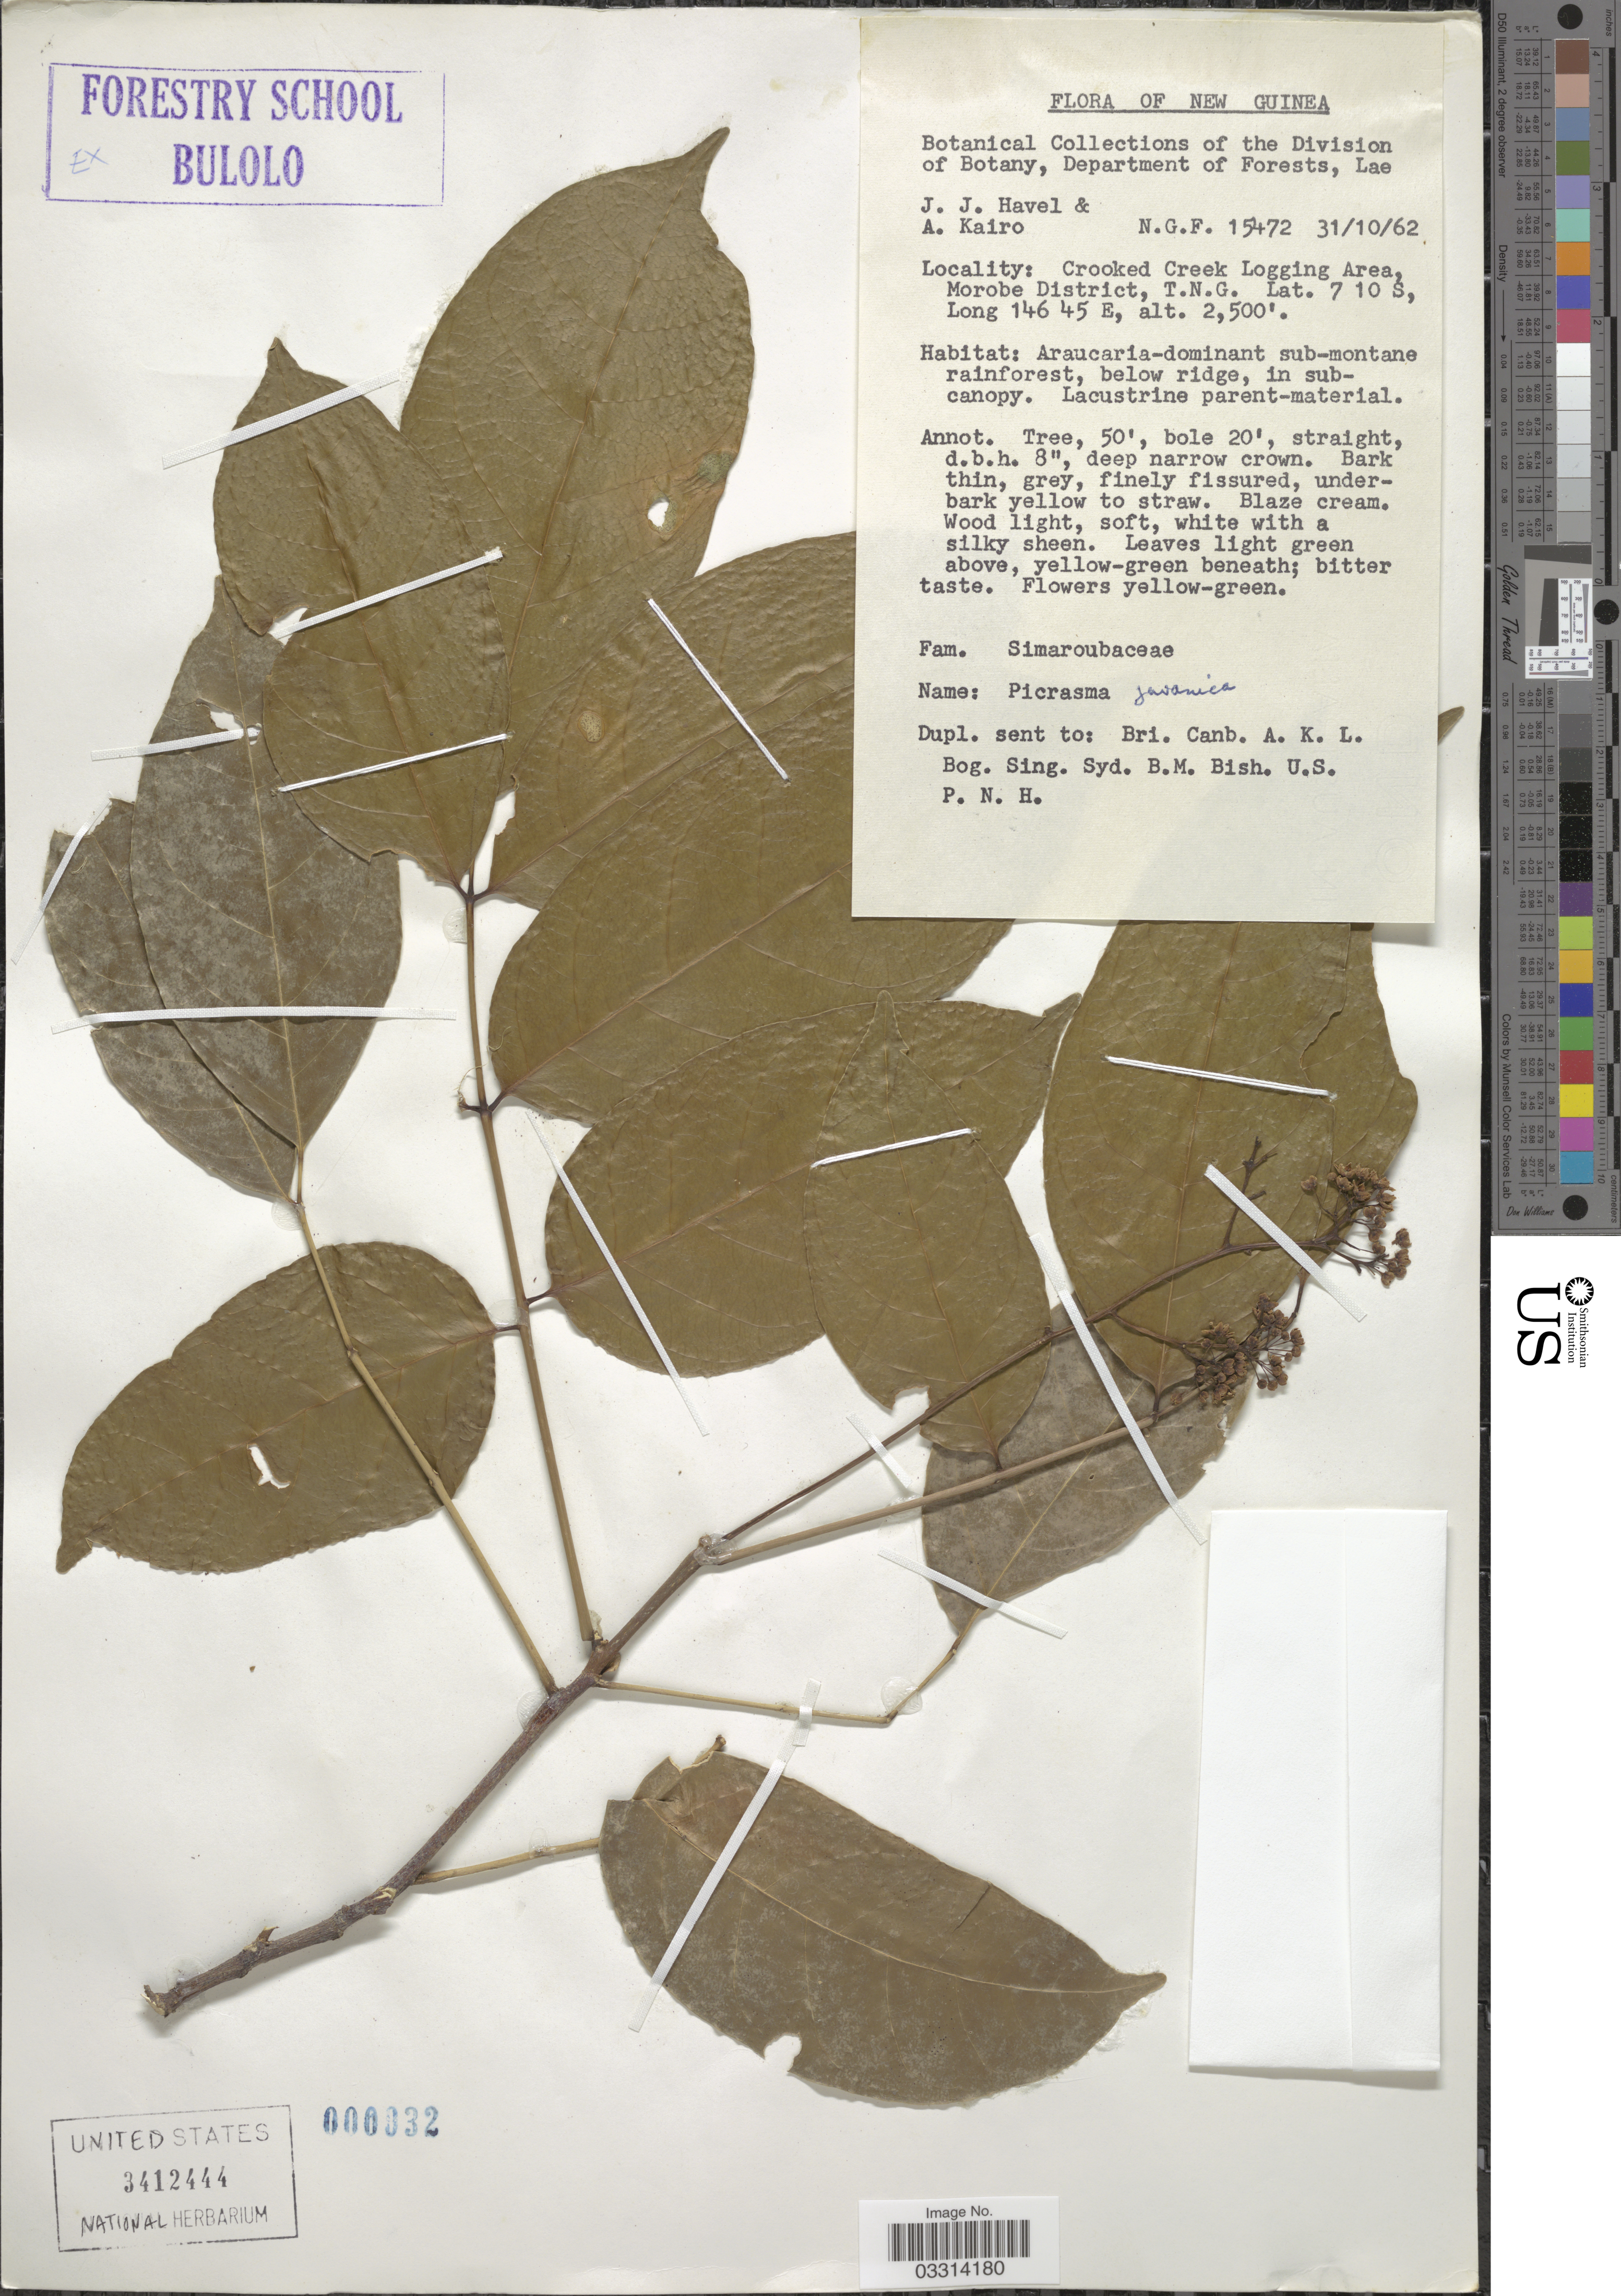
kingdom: Plantae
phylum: Tracheophyta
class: Magnoliopsida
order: Sapindales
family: Simaroubaceae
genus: Picrasma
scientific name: Picrasma javanica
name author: Blume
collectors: J. Havel & A. Kairo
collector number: N.G.F. 15472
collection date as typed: Transcribed d/m/y: 31/10/62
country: Papua New Guinea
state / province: Morobe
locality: New Guinea. Crooked Creek Logging Area, Morobe District, T.N.G.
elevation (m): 762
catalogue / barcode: US 3412444